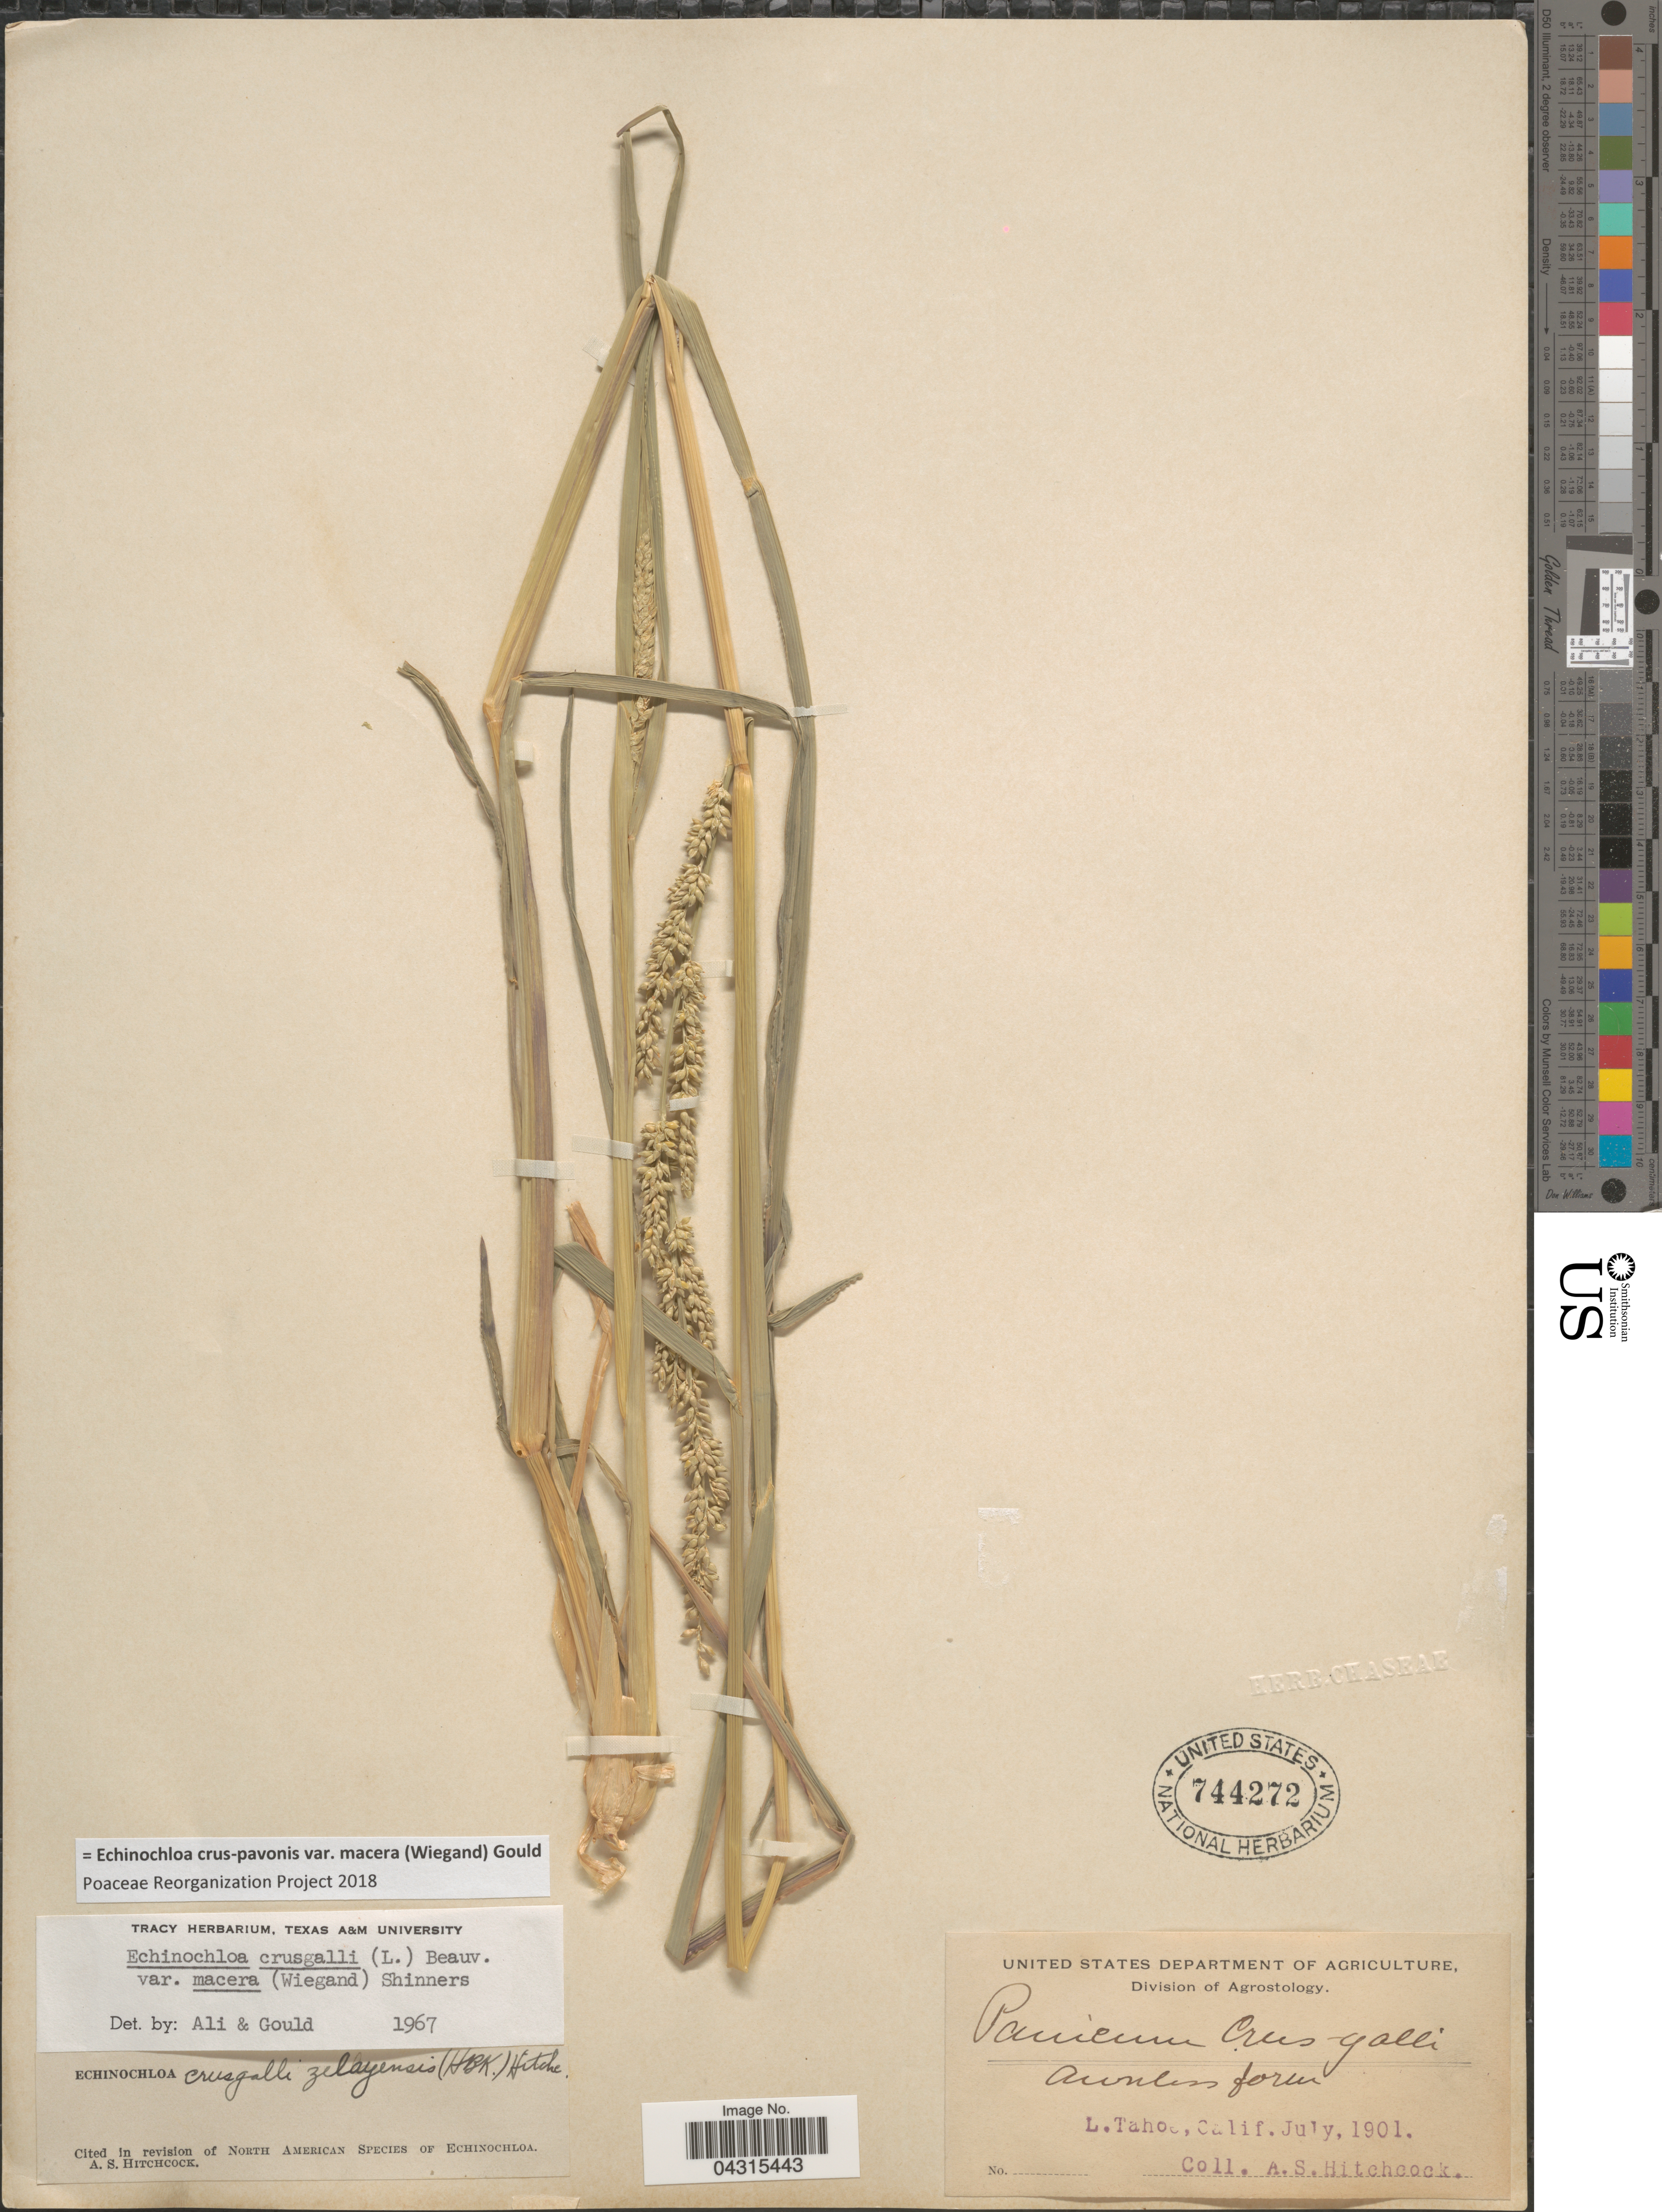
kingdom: Plantae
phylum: Tracheophyta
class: Liliopsida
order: Poales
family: Poaceae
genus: Echinochloa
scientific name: Echinochloa crus-pavonis var. macera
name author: (Wiegand) Gould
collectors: A. S. Hitchcock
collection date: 1901-07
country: United States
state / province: California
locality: L. Tahoe.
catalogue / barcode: US 744272